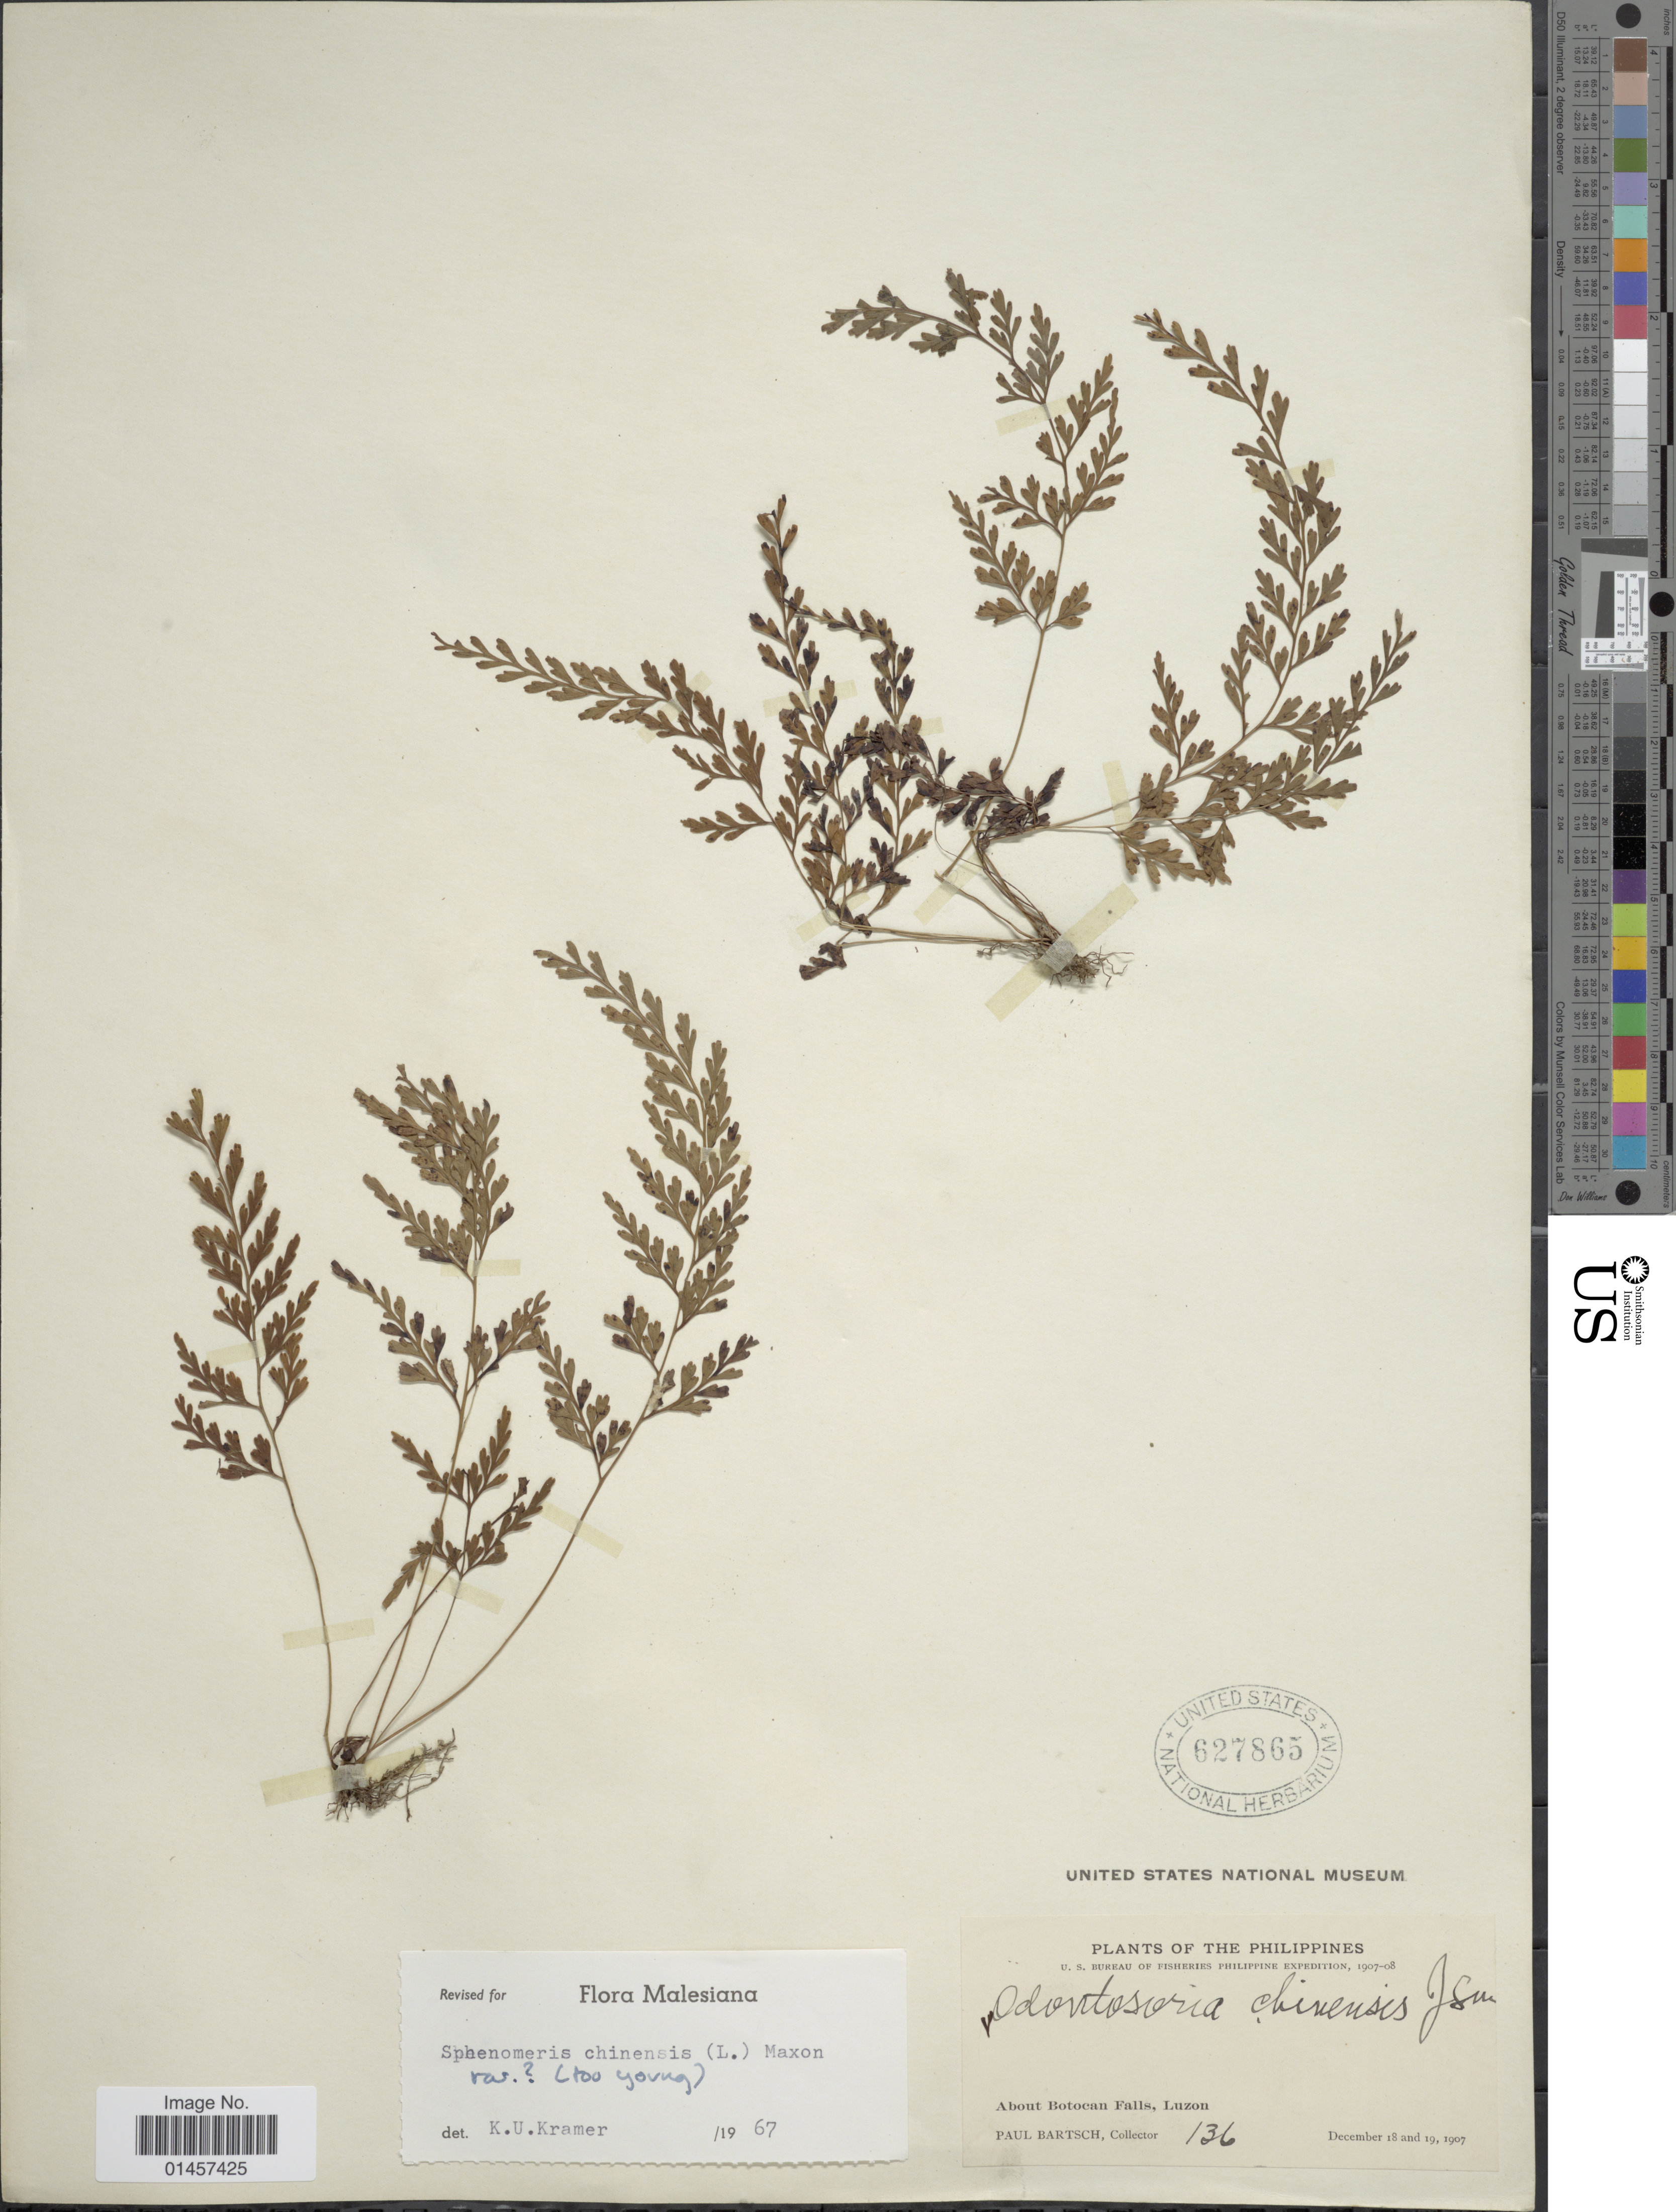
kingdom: Plantae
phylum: Tracheophyta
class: Polypodiopsida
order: Polypodiales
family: Lindsaeaceae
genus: Sphenomeris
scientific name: Sphenomeris chinensis var. chinensis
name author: (L.) Maxon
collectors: P. Bartsch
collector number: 136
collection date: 1907-12-18/1907-12-19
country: Philippines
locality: About Botocan Falls, Luzon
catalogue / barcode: US 627865